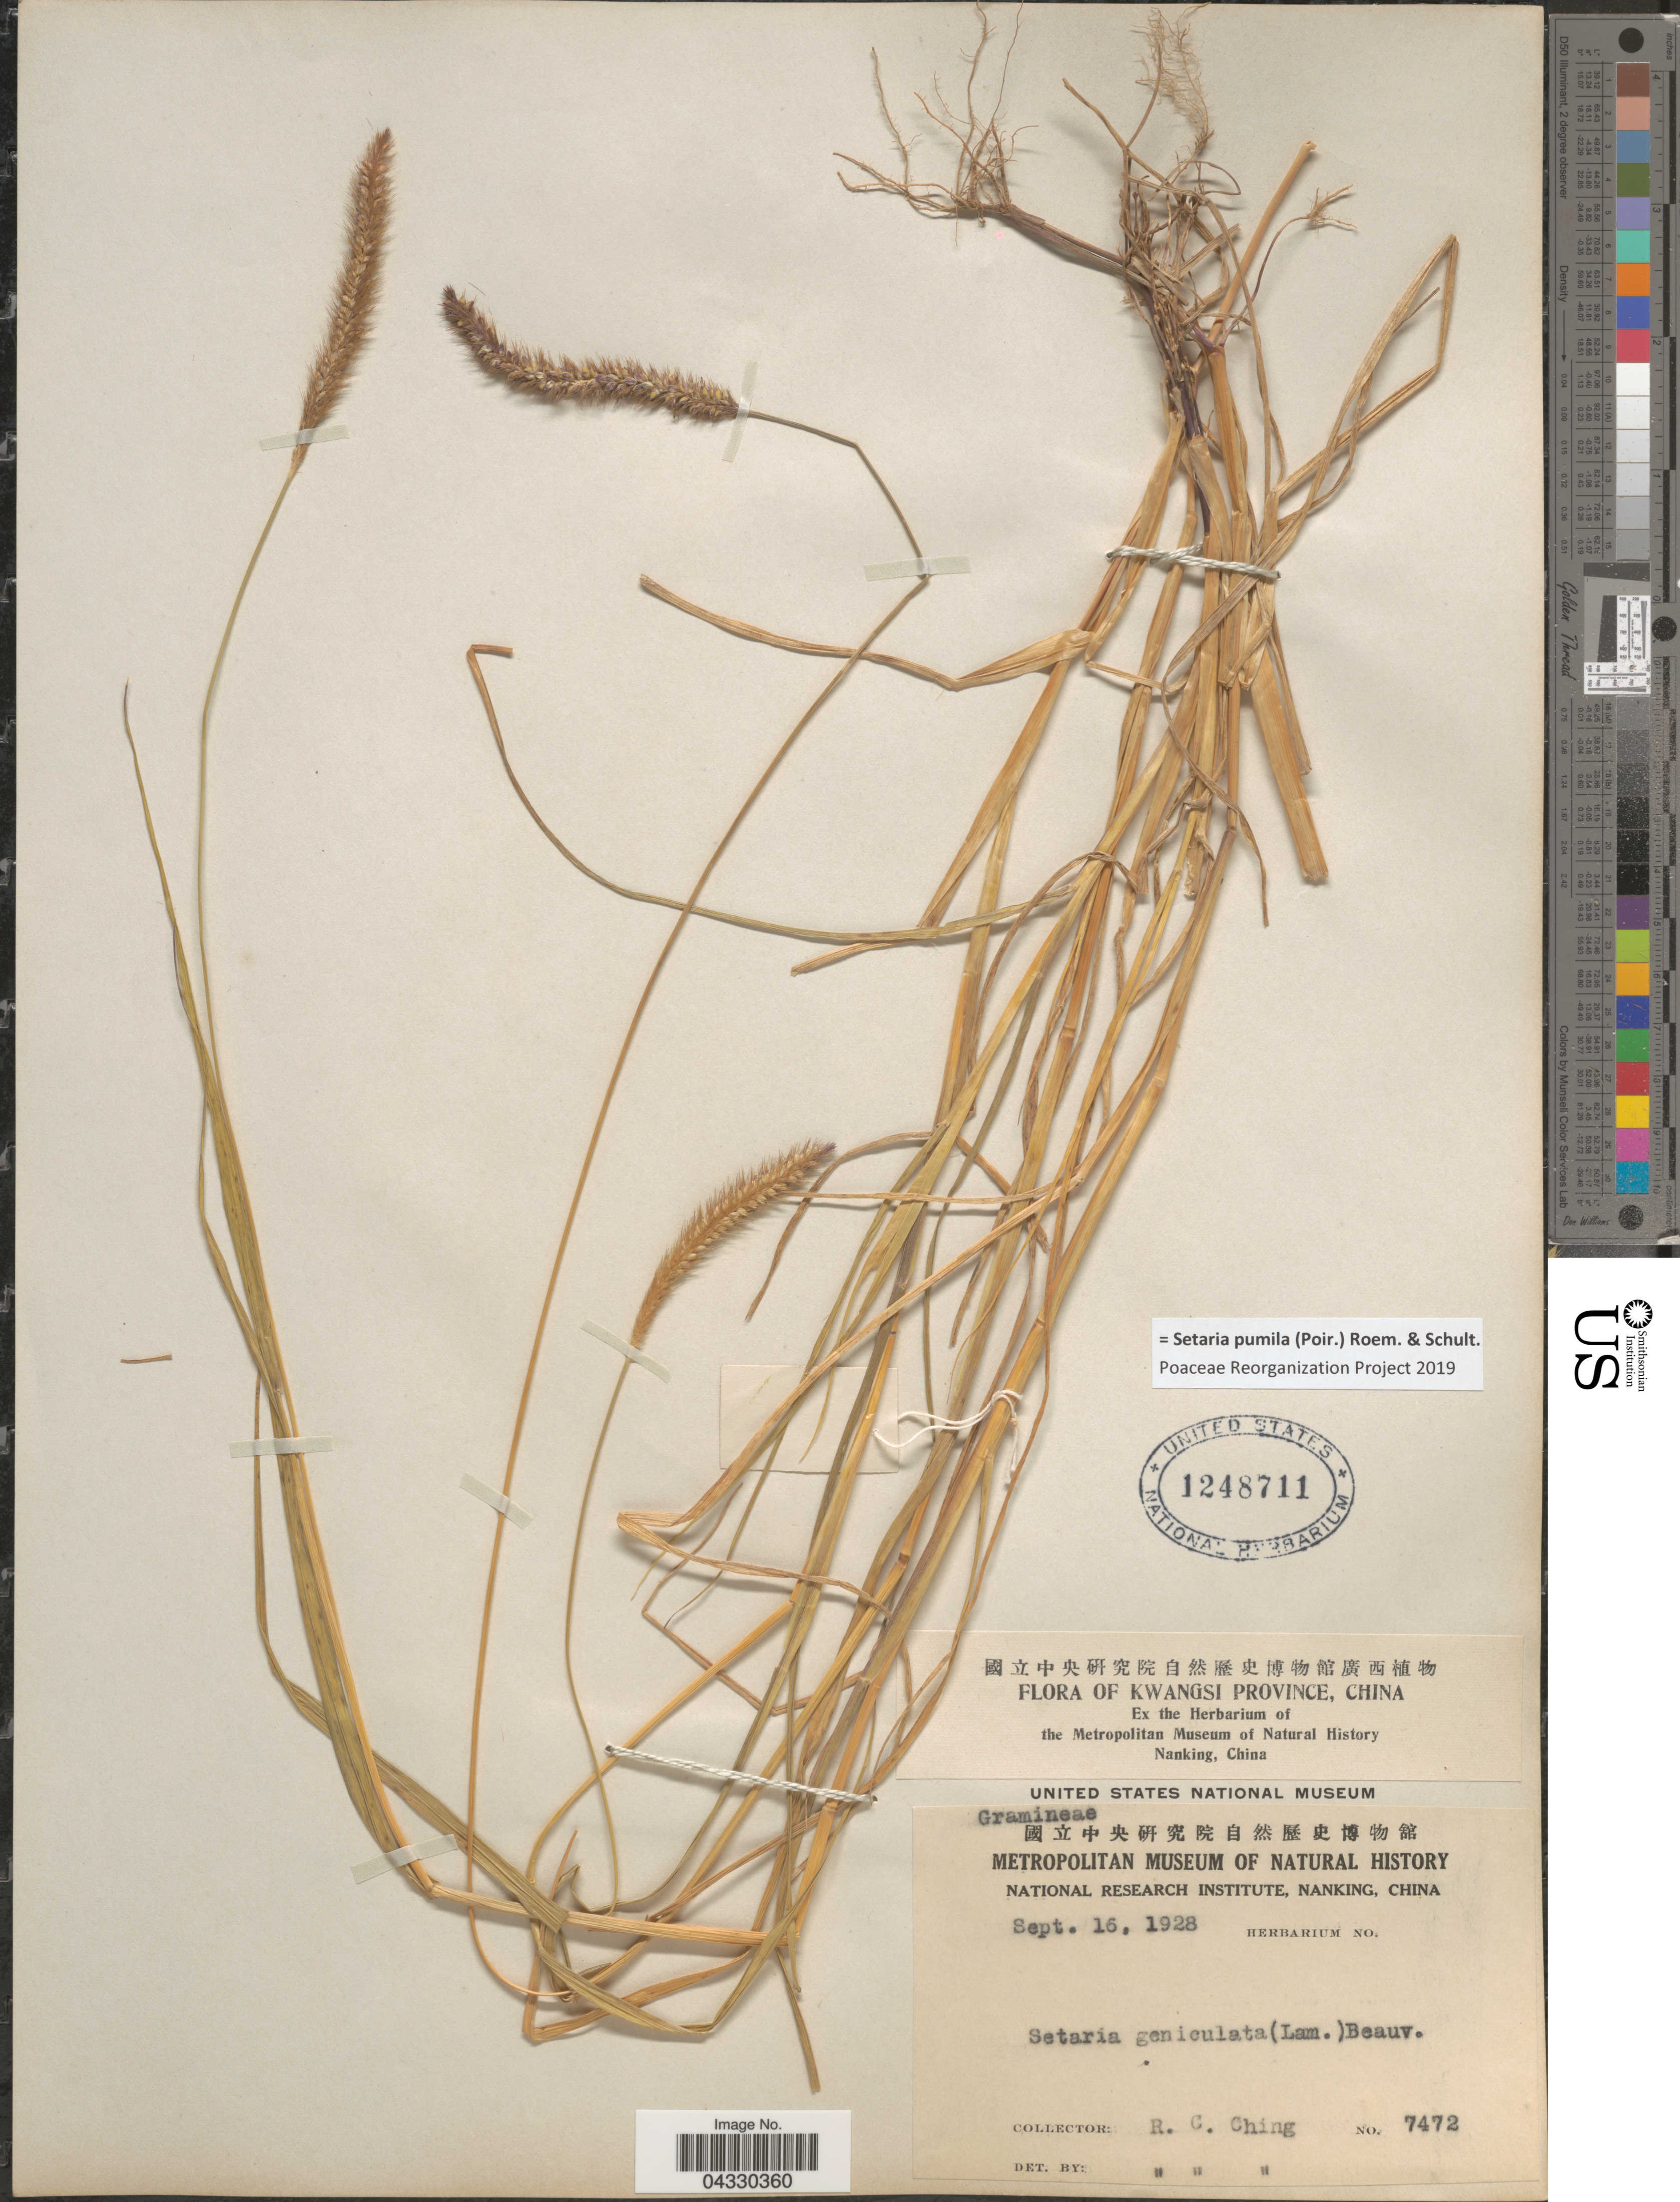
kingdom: Plantae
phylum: Tracheophyta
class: Liliopsida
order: Poales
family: Poaceae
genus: Setaria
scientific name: Setaria pumila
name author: (Poir.) Roem. & Schult.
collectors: R. C. Ching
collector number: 7472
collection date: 1928-09-16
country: China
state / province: Guangxi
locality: Kwangsi Province.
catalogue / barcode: US 1248711